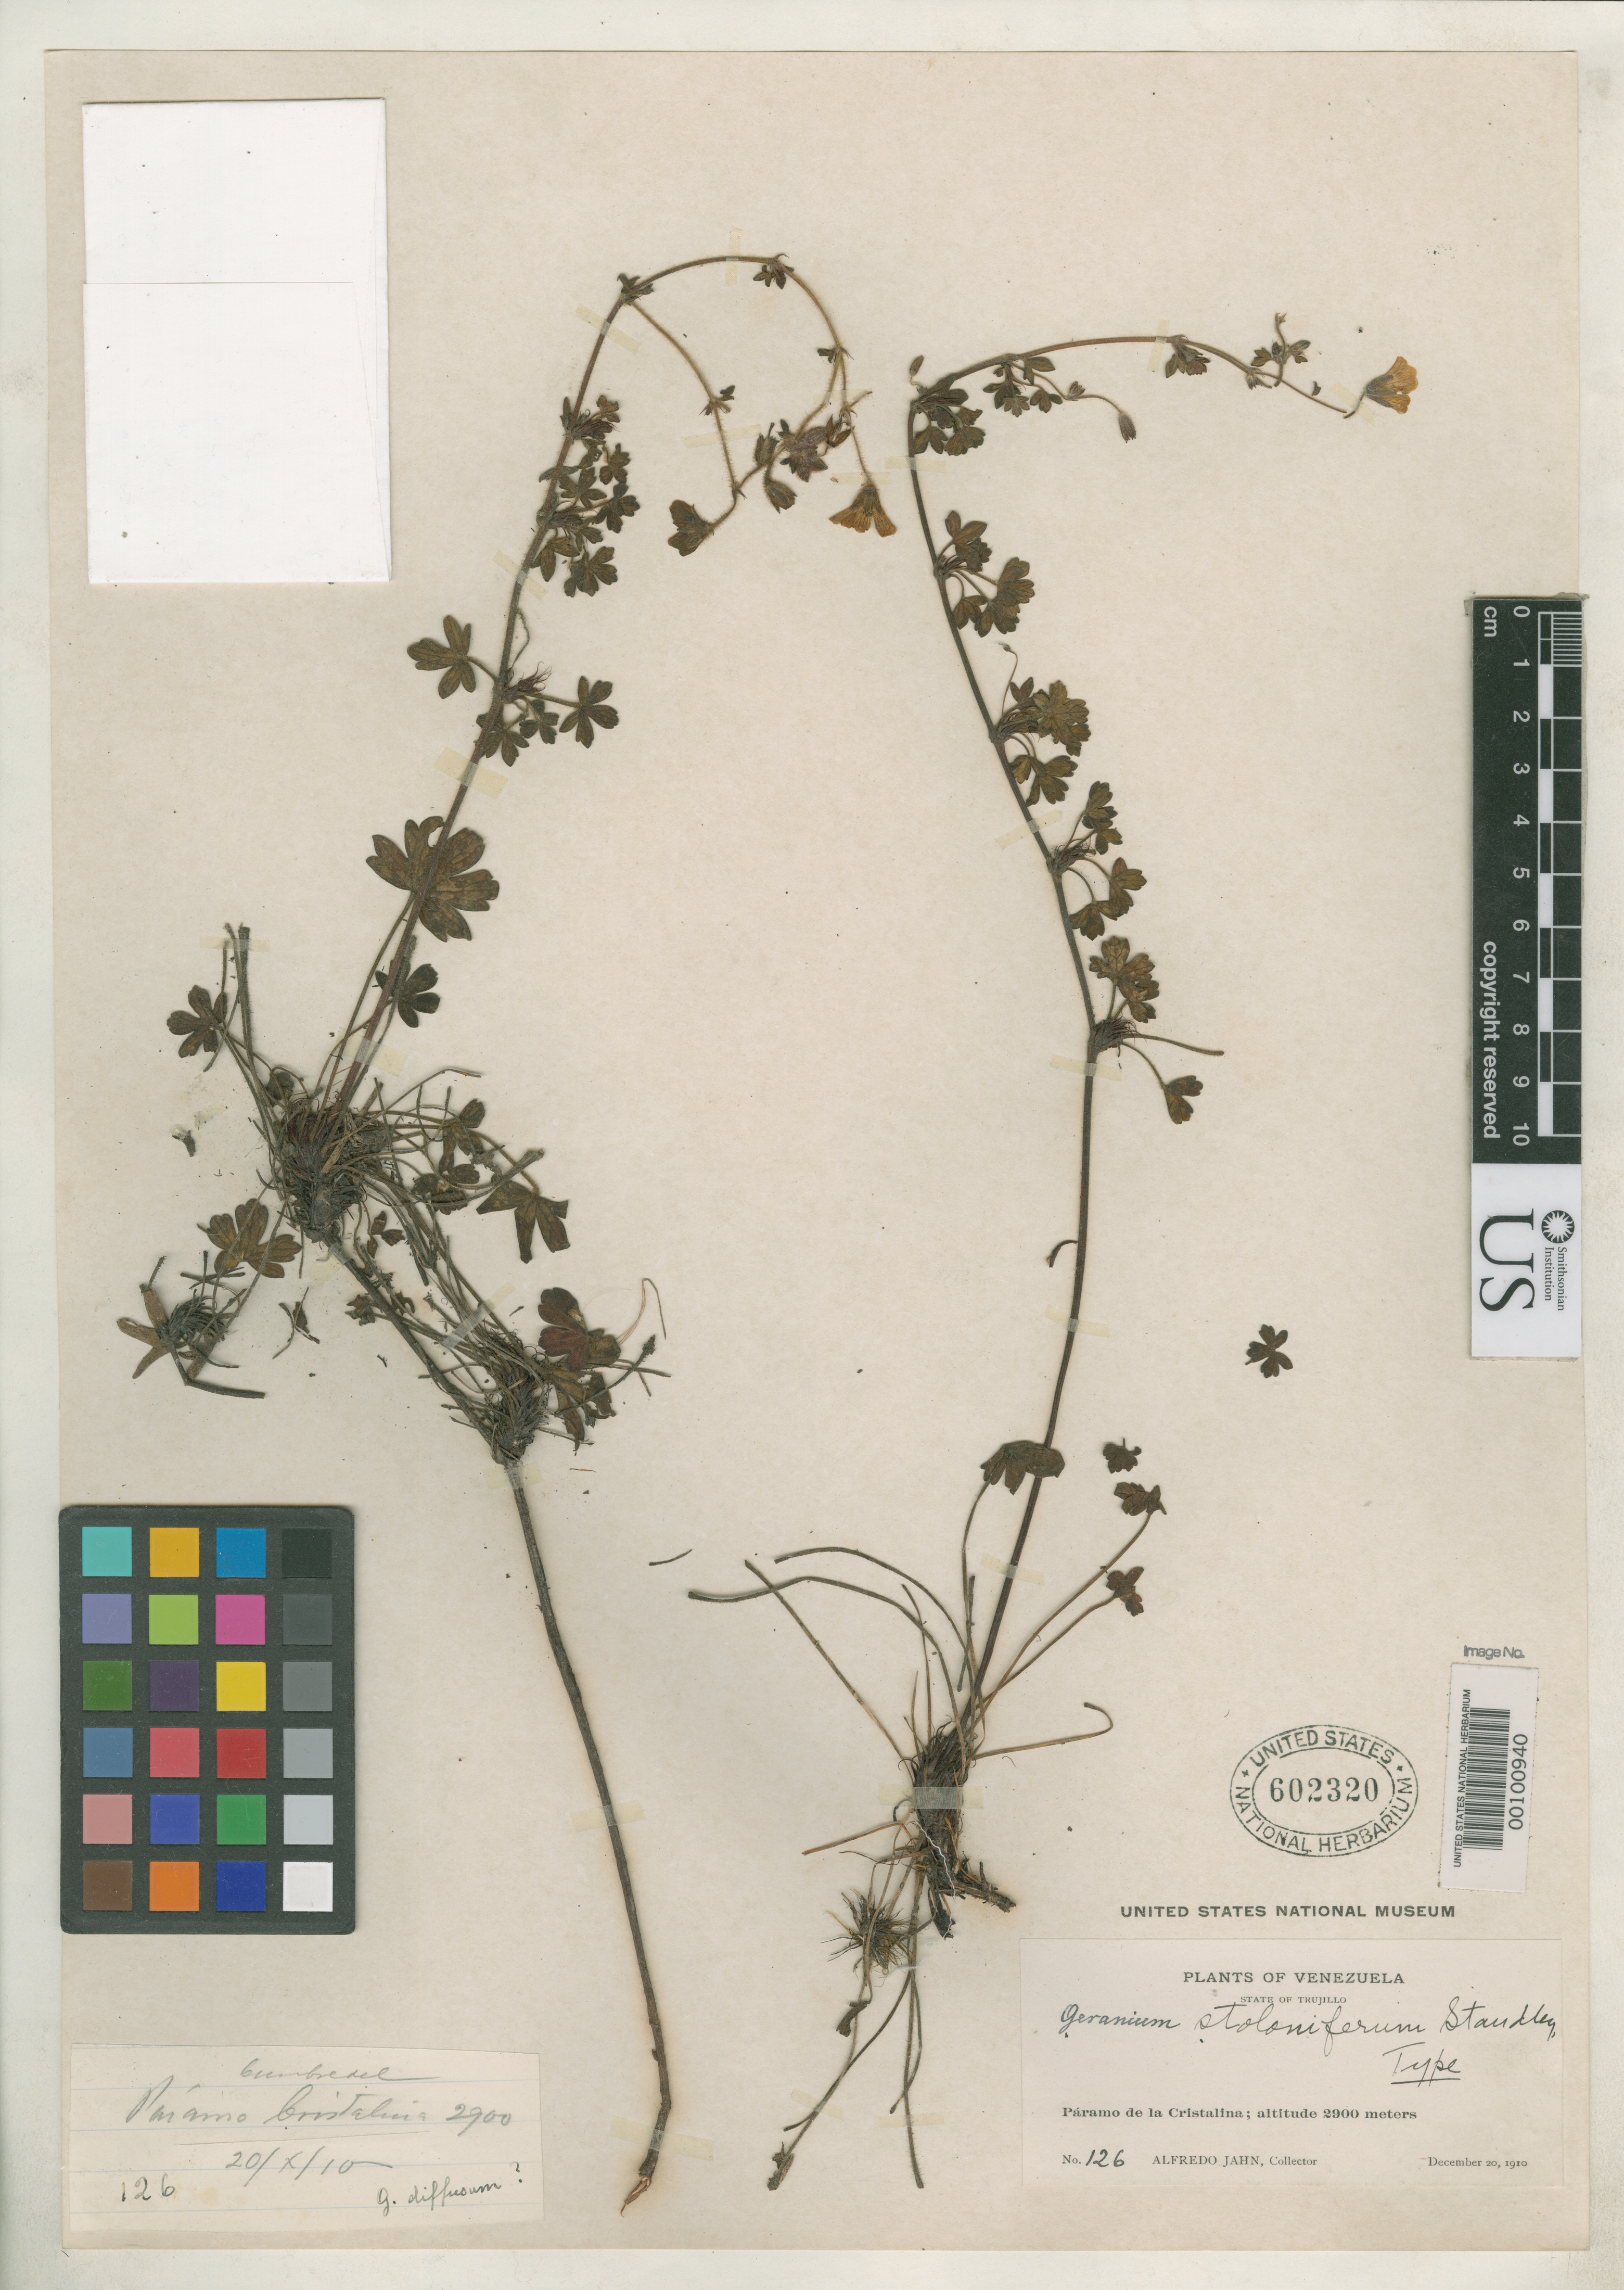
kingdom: Plantae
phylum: Tracheophyta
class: Magnoliopsida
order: Geraniales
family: Geraniaceae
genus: Geranium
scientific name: Geranium stoloniferum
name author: Standl.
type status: Holotype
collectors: A. Jahn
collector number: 126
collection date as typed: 20 Dec 1910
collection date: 1910-12-20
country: Venezuela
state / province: Trujillo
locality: Paramo de la Cristalina.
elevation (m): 2900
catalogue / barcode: US 602320